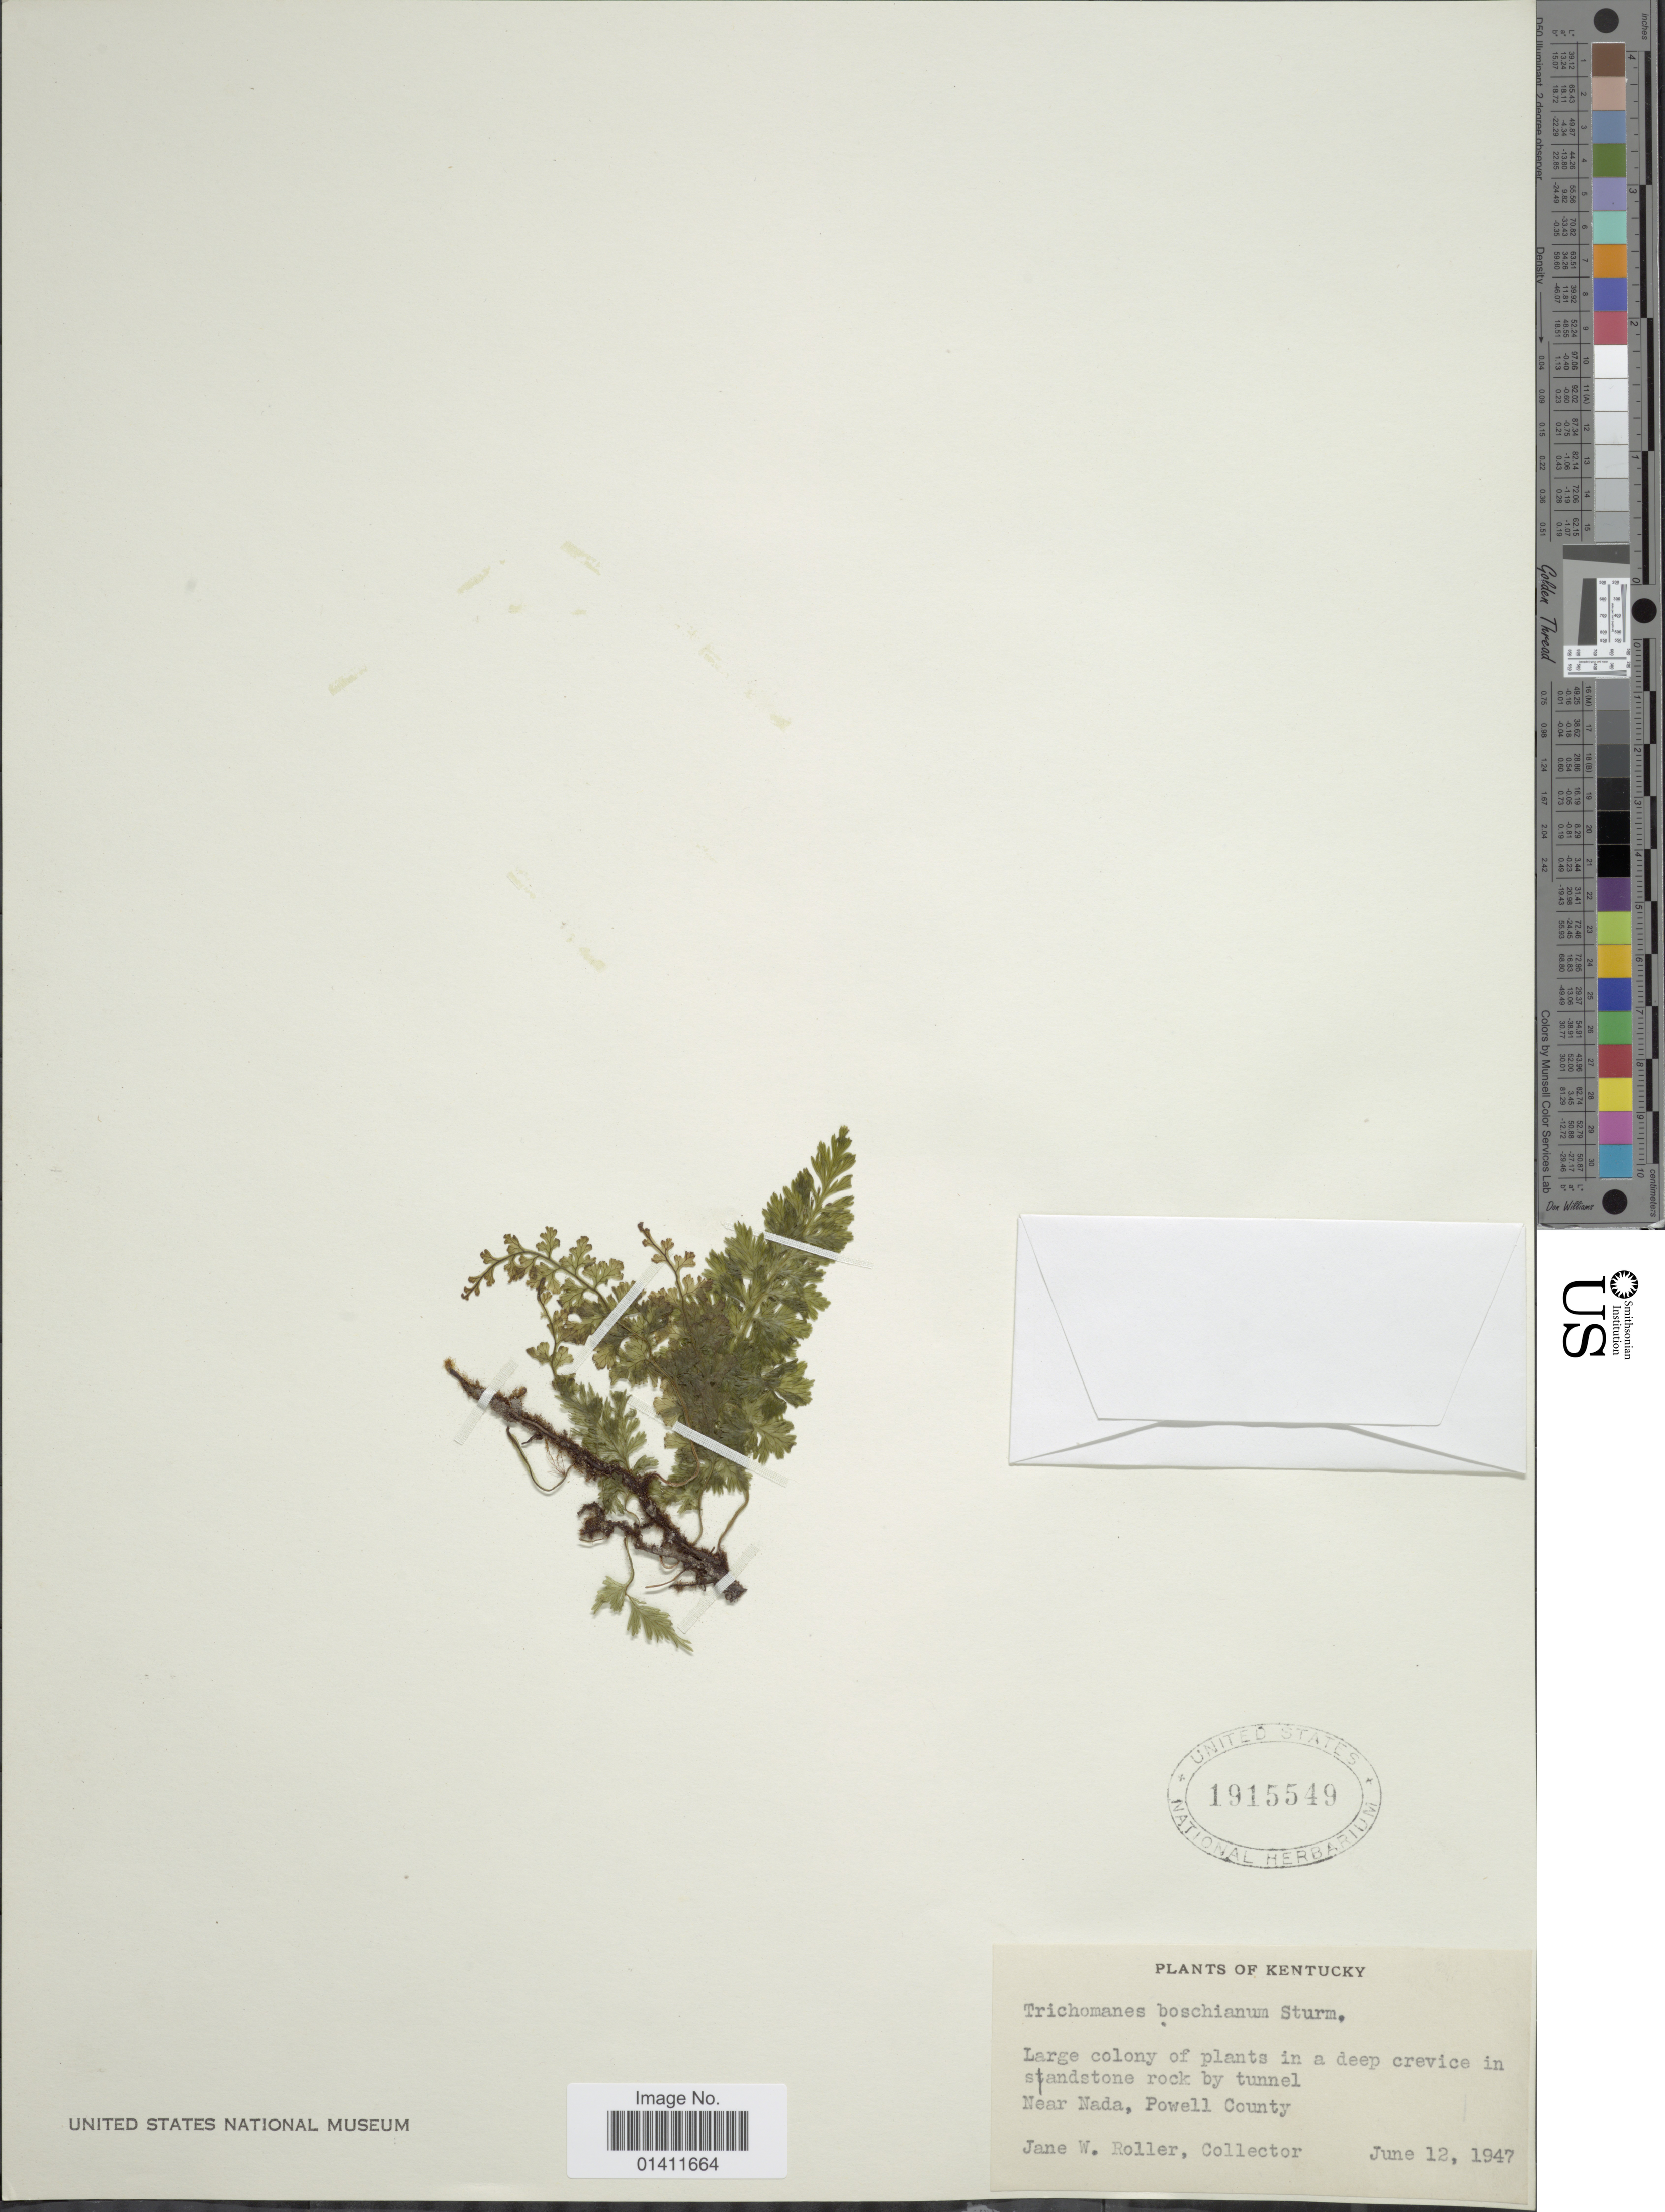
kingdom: Plantae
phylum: Tracheophyta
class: Polypodiopsida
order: Hymenophyllales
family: Hymenophyllaceae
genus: Vandenboschia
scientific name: Vandenboschia boschiana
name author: (J.W. Sturm ex Bosch) Ebihara & K. Iwats.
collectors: J. W. Roller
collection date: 1947-06-12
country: United States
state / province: Kentucky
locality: Near Nada, Powell County.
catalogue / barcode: US 1915549